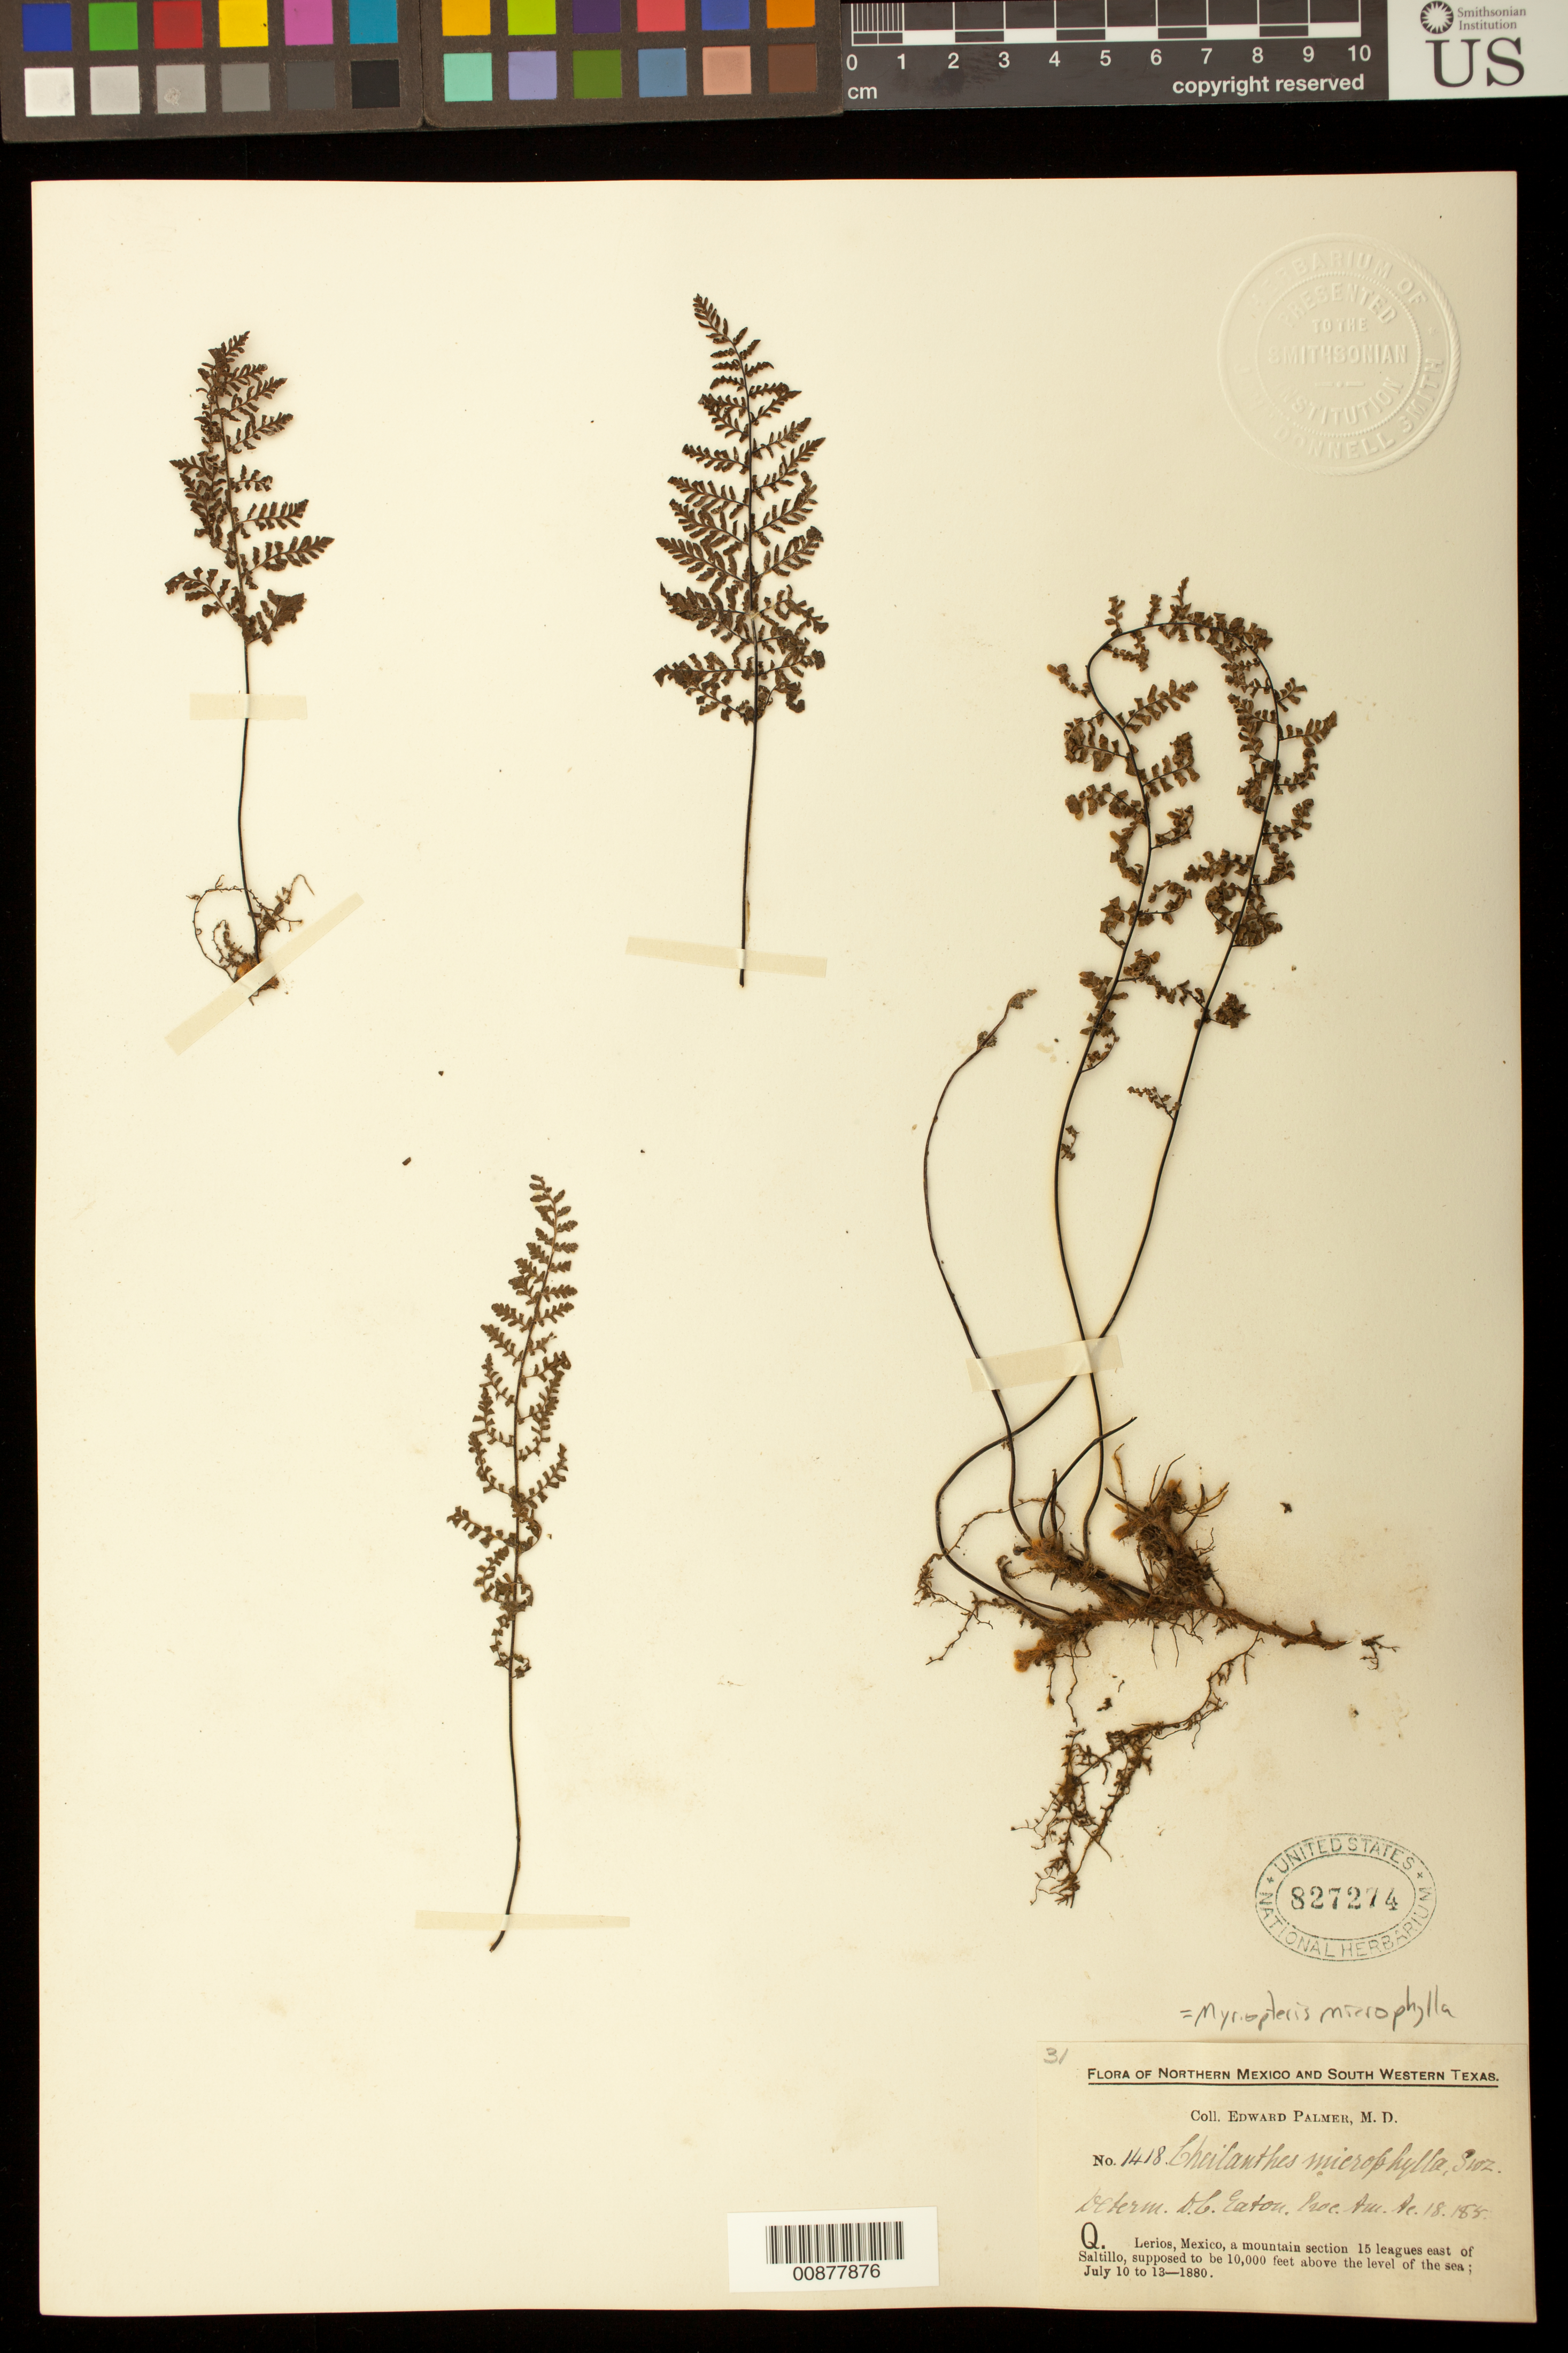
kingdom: Plantae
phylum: Tracheophyta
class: Polypodiopsida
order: Polypodiales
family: Pteridaceae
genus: Myriopteris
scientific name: Myriopteris microphylla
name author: (Sw.) Grusz & Windham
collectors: E. Palmer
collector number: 1418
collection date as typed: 10 Jul 1880 to 13 Jul 1880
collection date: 1880-07-10/1880-07-13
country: Mexico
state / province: Coahuila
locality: Q. Lerios, a mountain section 15 leagues east of Saltillo, Coahuila.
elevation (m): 3048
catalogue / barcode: US 827274